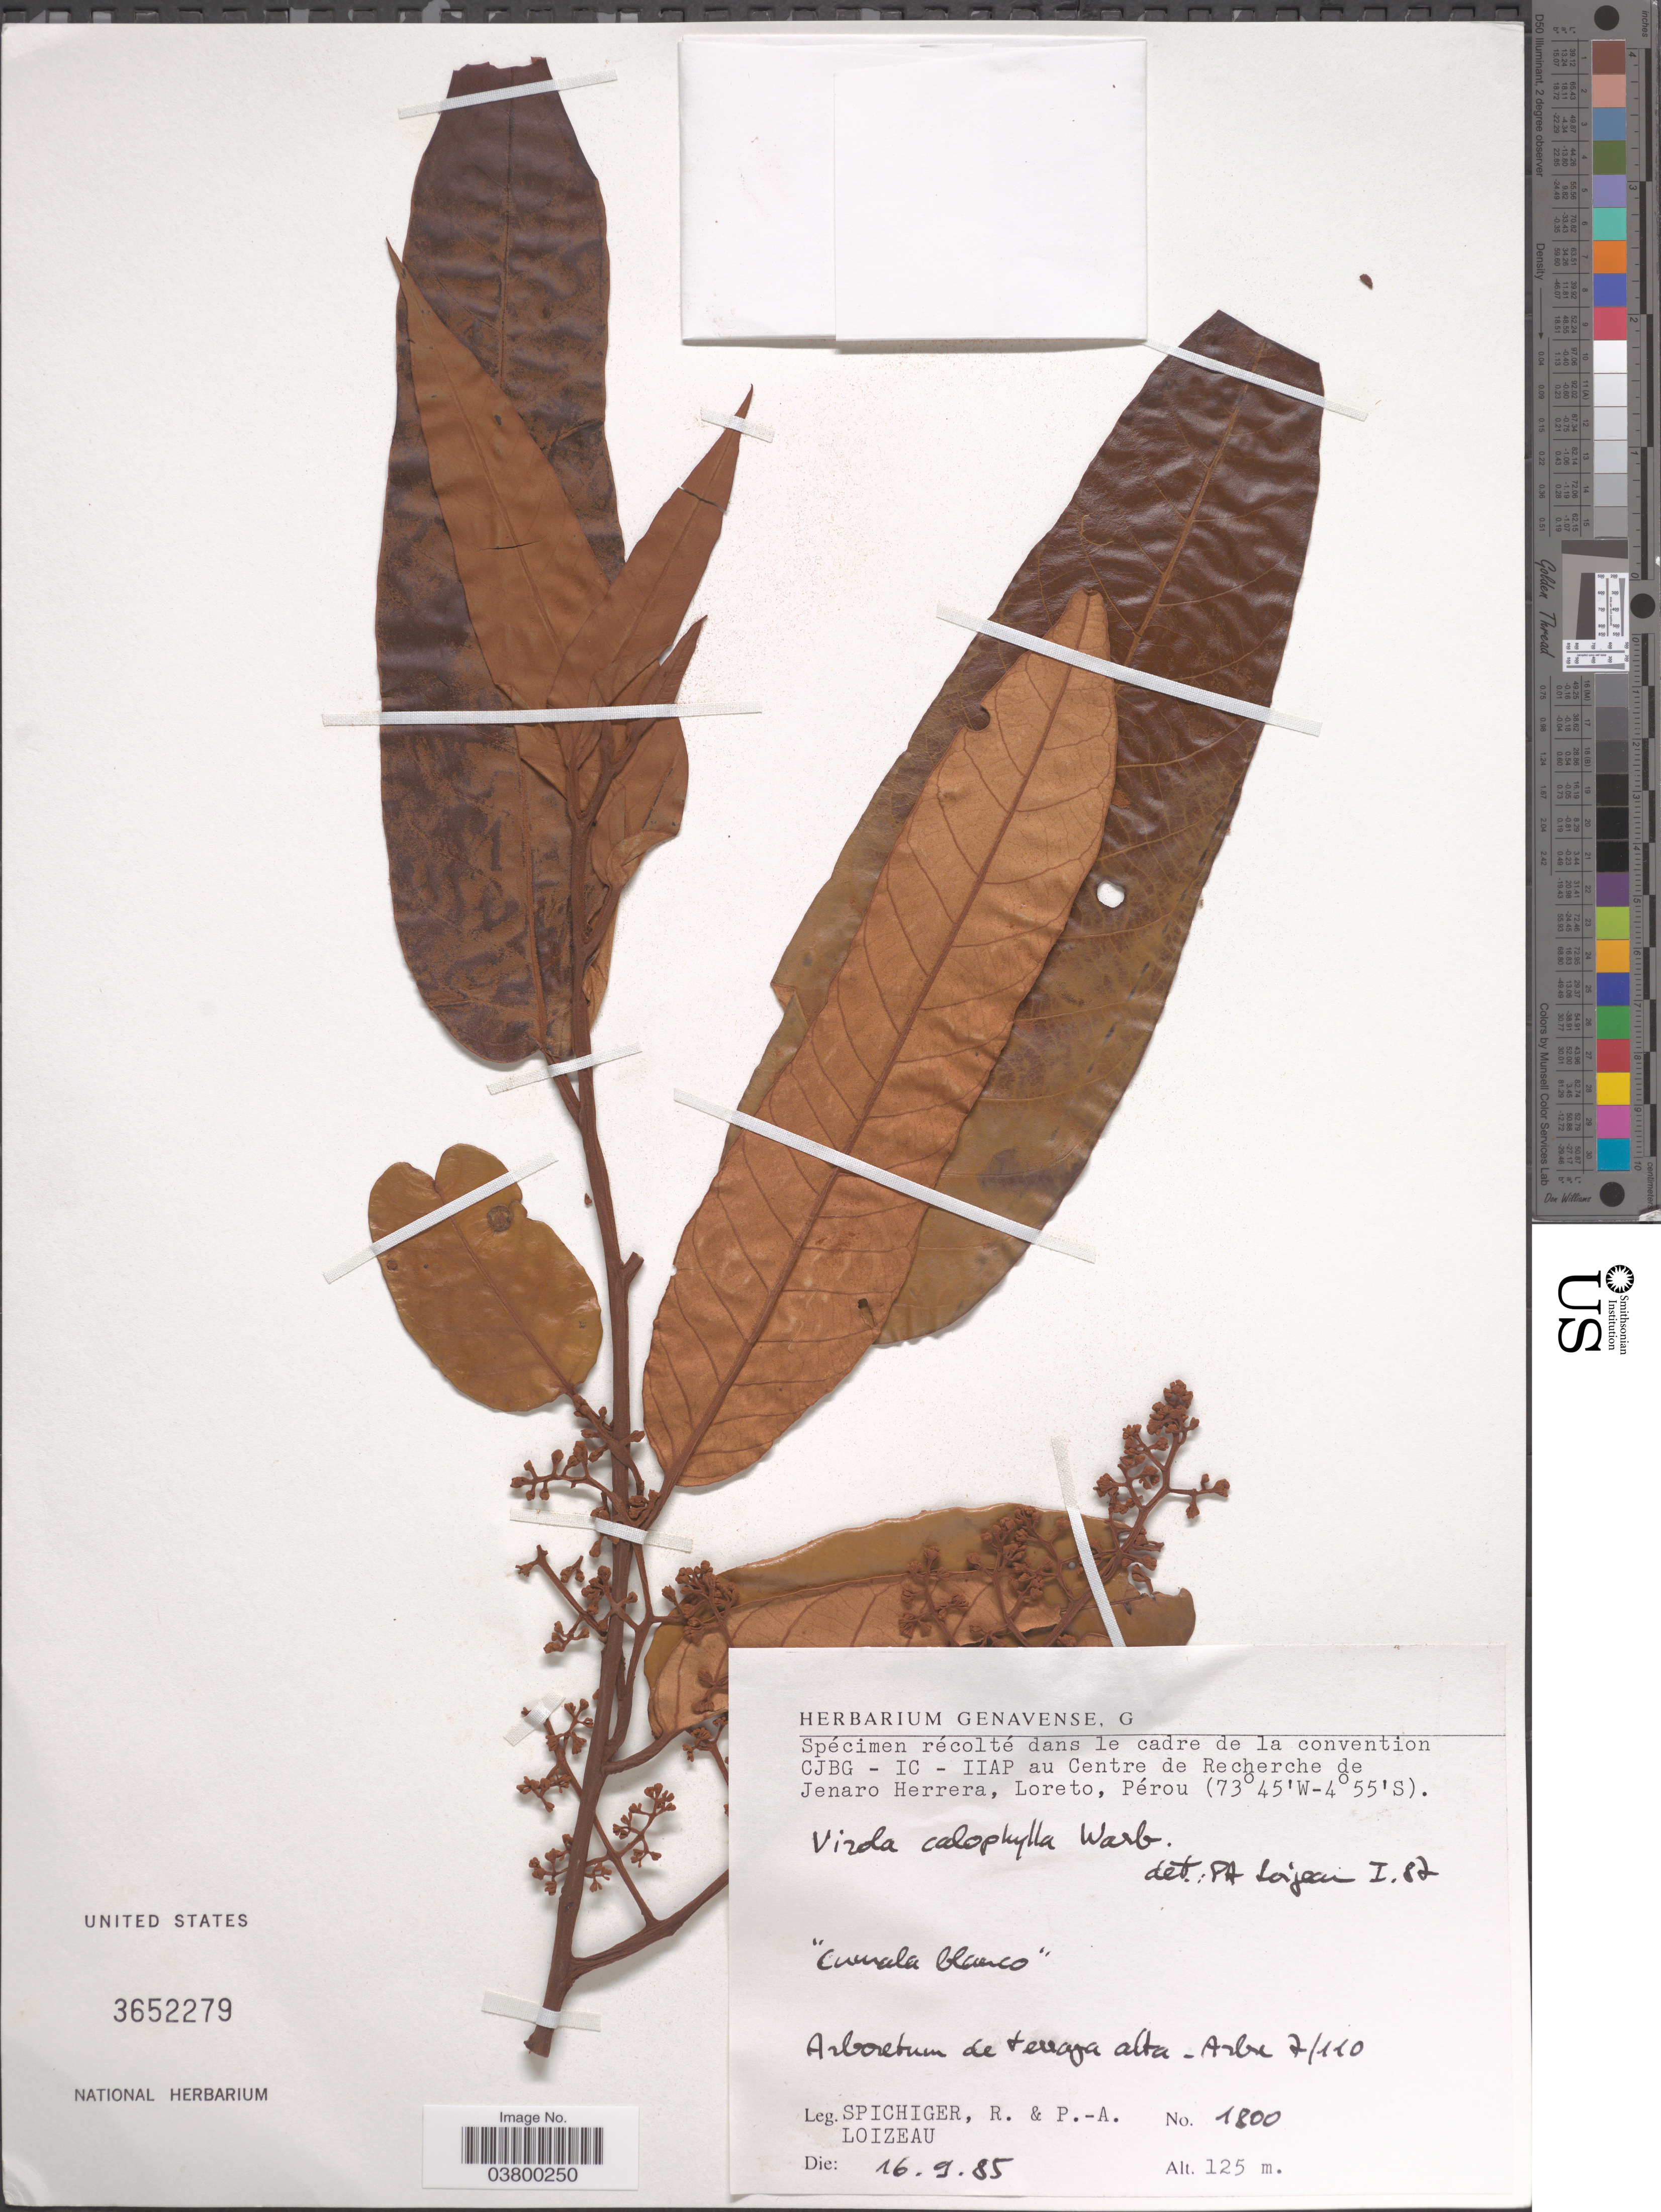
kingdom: Plantae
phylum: Tracheophyta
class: Magnoliopsida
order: Magnoliales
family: Myristicaceae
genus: Virola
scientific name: Virola calophylla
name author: (Spruce) Warb.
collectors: R. Spichiger & P. Loizeau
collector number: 1800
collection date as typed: Transcribed d/m/y: 16/9/85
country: Peru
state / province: Loreto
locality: Centre de Recherche de Jenaro Herrera, Pérou. Arboretum de terraza alta. Arbre 7/110.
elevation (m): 125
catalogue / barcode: US 3652279